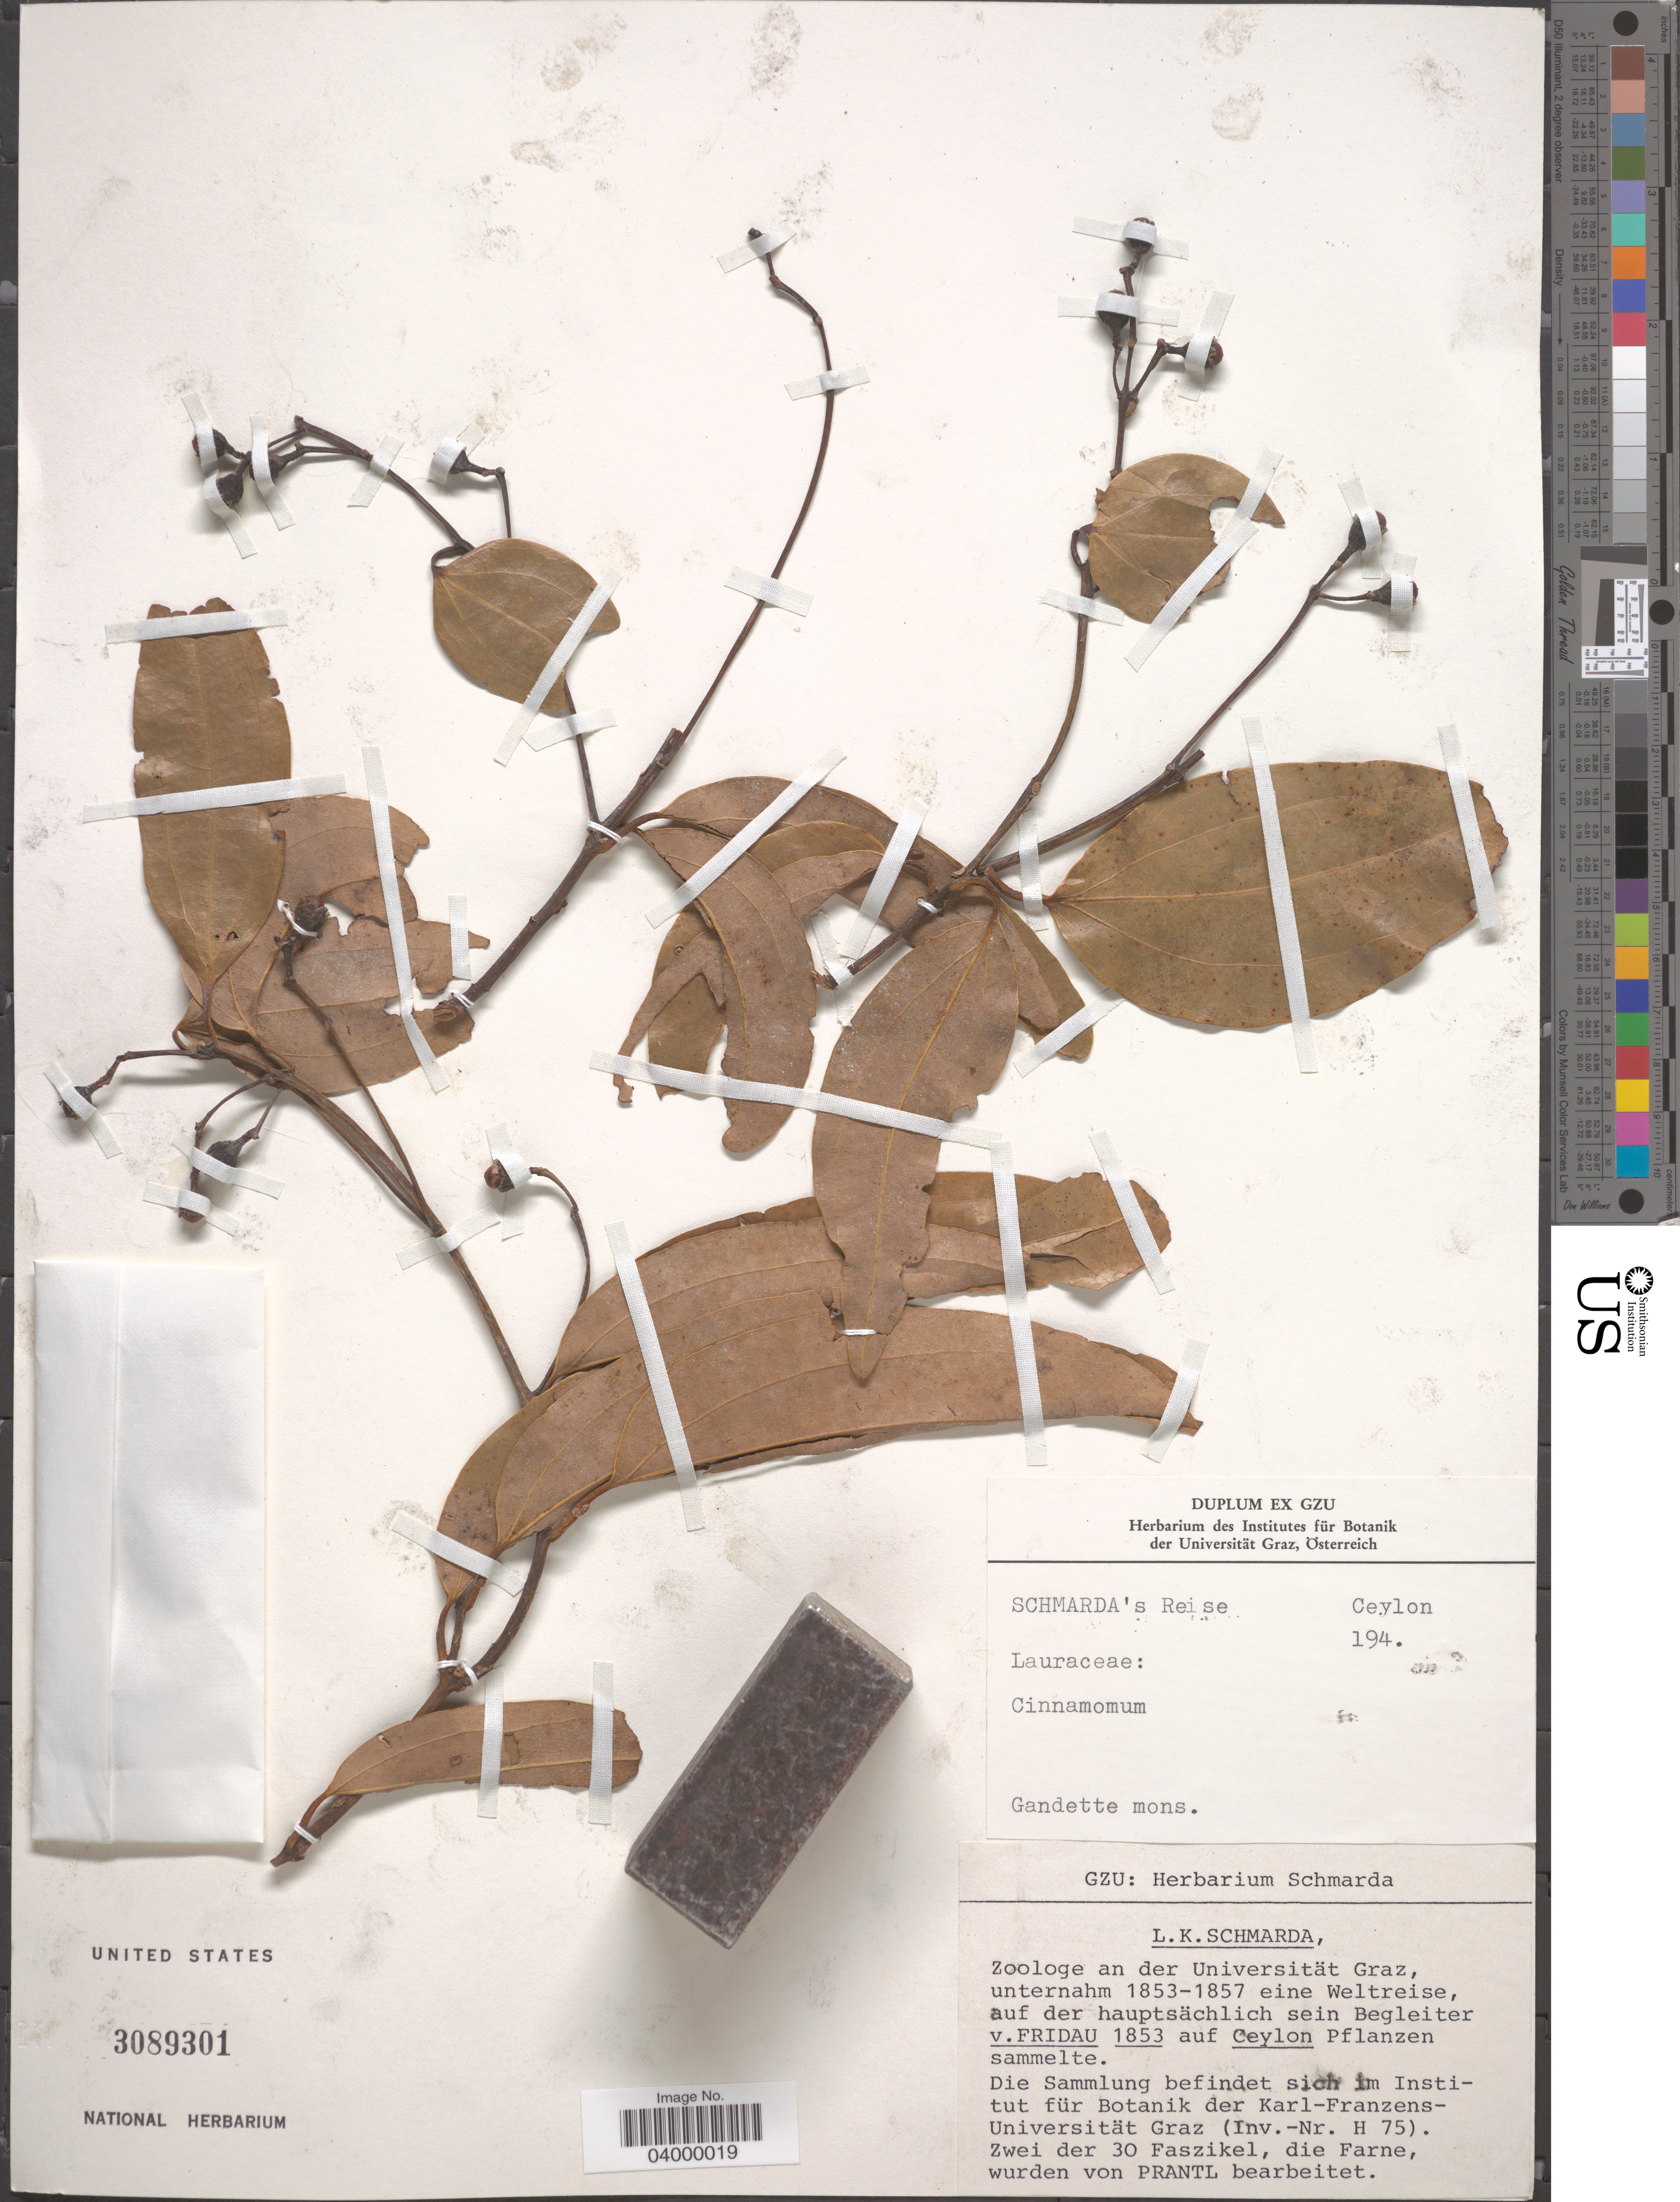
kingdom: Plantae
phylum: Tracheophyta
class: Magnoliopsida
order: Laurales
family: Lauraceae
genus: Cinnamomum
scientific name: Cinnamomum sp.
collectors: L. Schmarda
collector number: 194?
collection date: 1853-05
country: Sri Lanka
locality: Ceylon.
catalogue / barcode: US 3089301